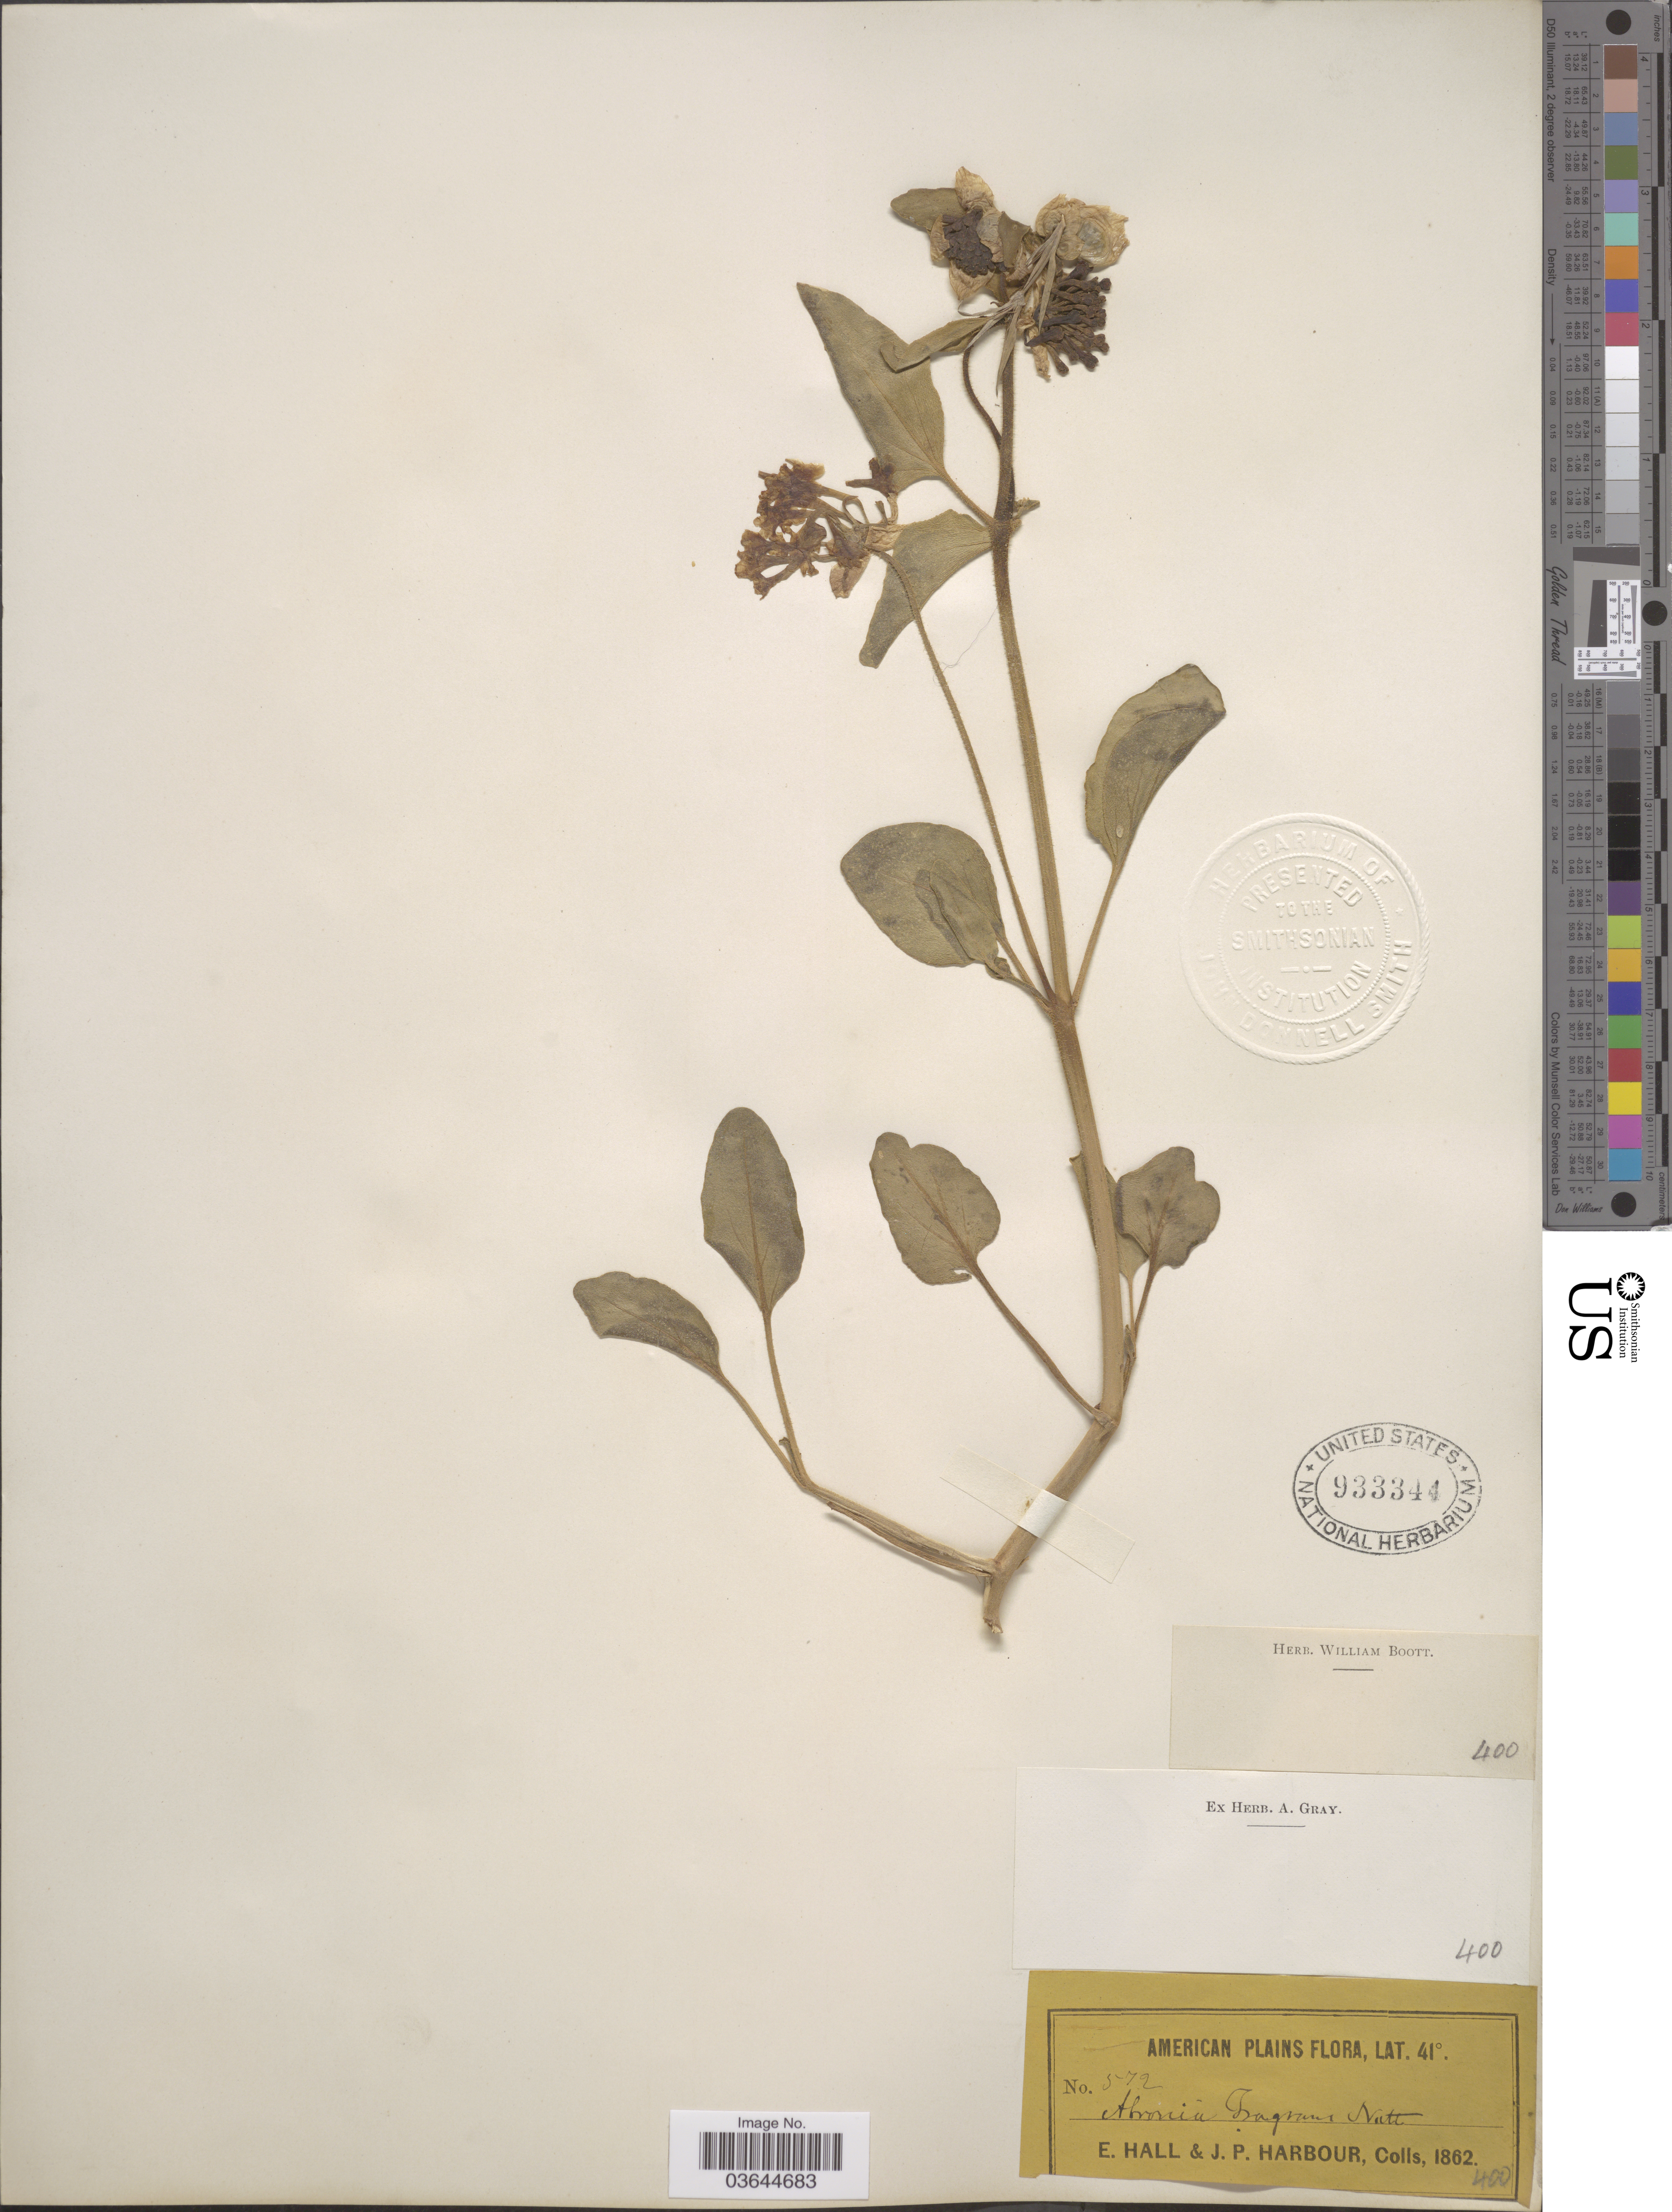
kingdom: Plantae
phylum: Tracheophyta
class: Magnoliopsida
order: Caryophyllales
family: Nyctaginaceae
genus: Abronia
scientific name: Abronia fragrans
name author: Nutt. ex Hook.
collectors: E. Hall & J. Harbour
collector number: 572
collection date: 1862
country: United States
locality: American Plains.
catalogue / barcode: US 933344